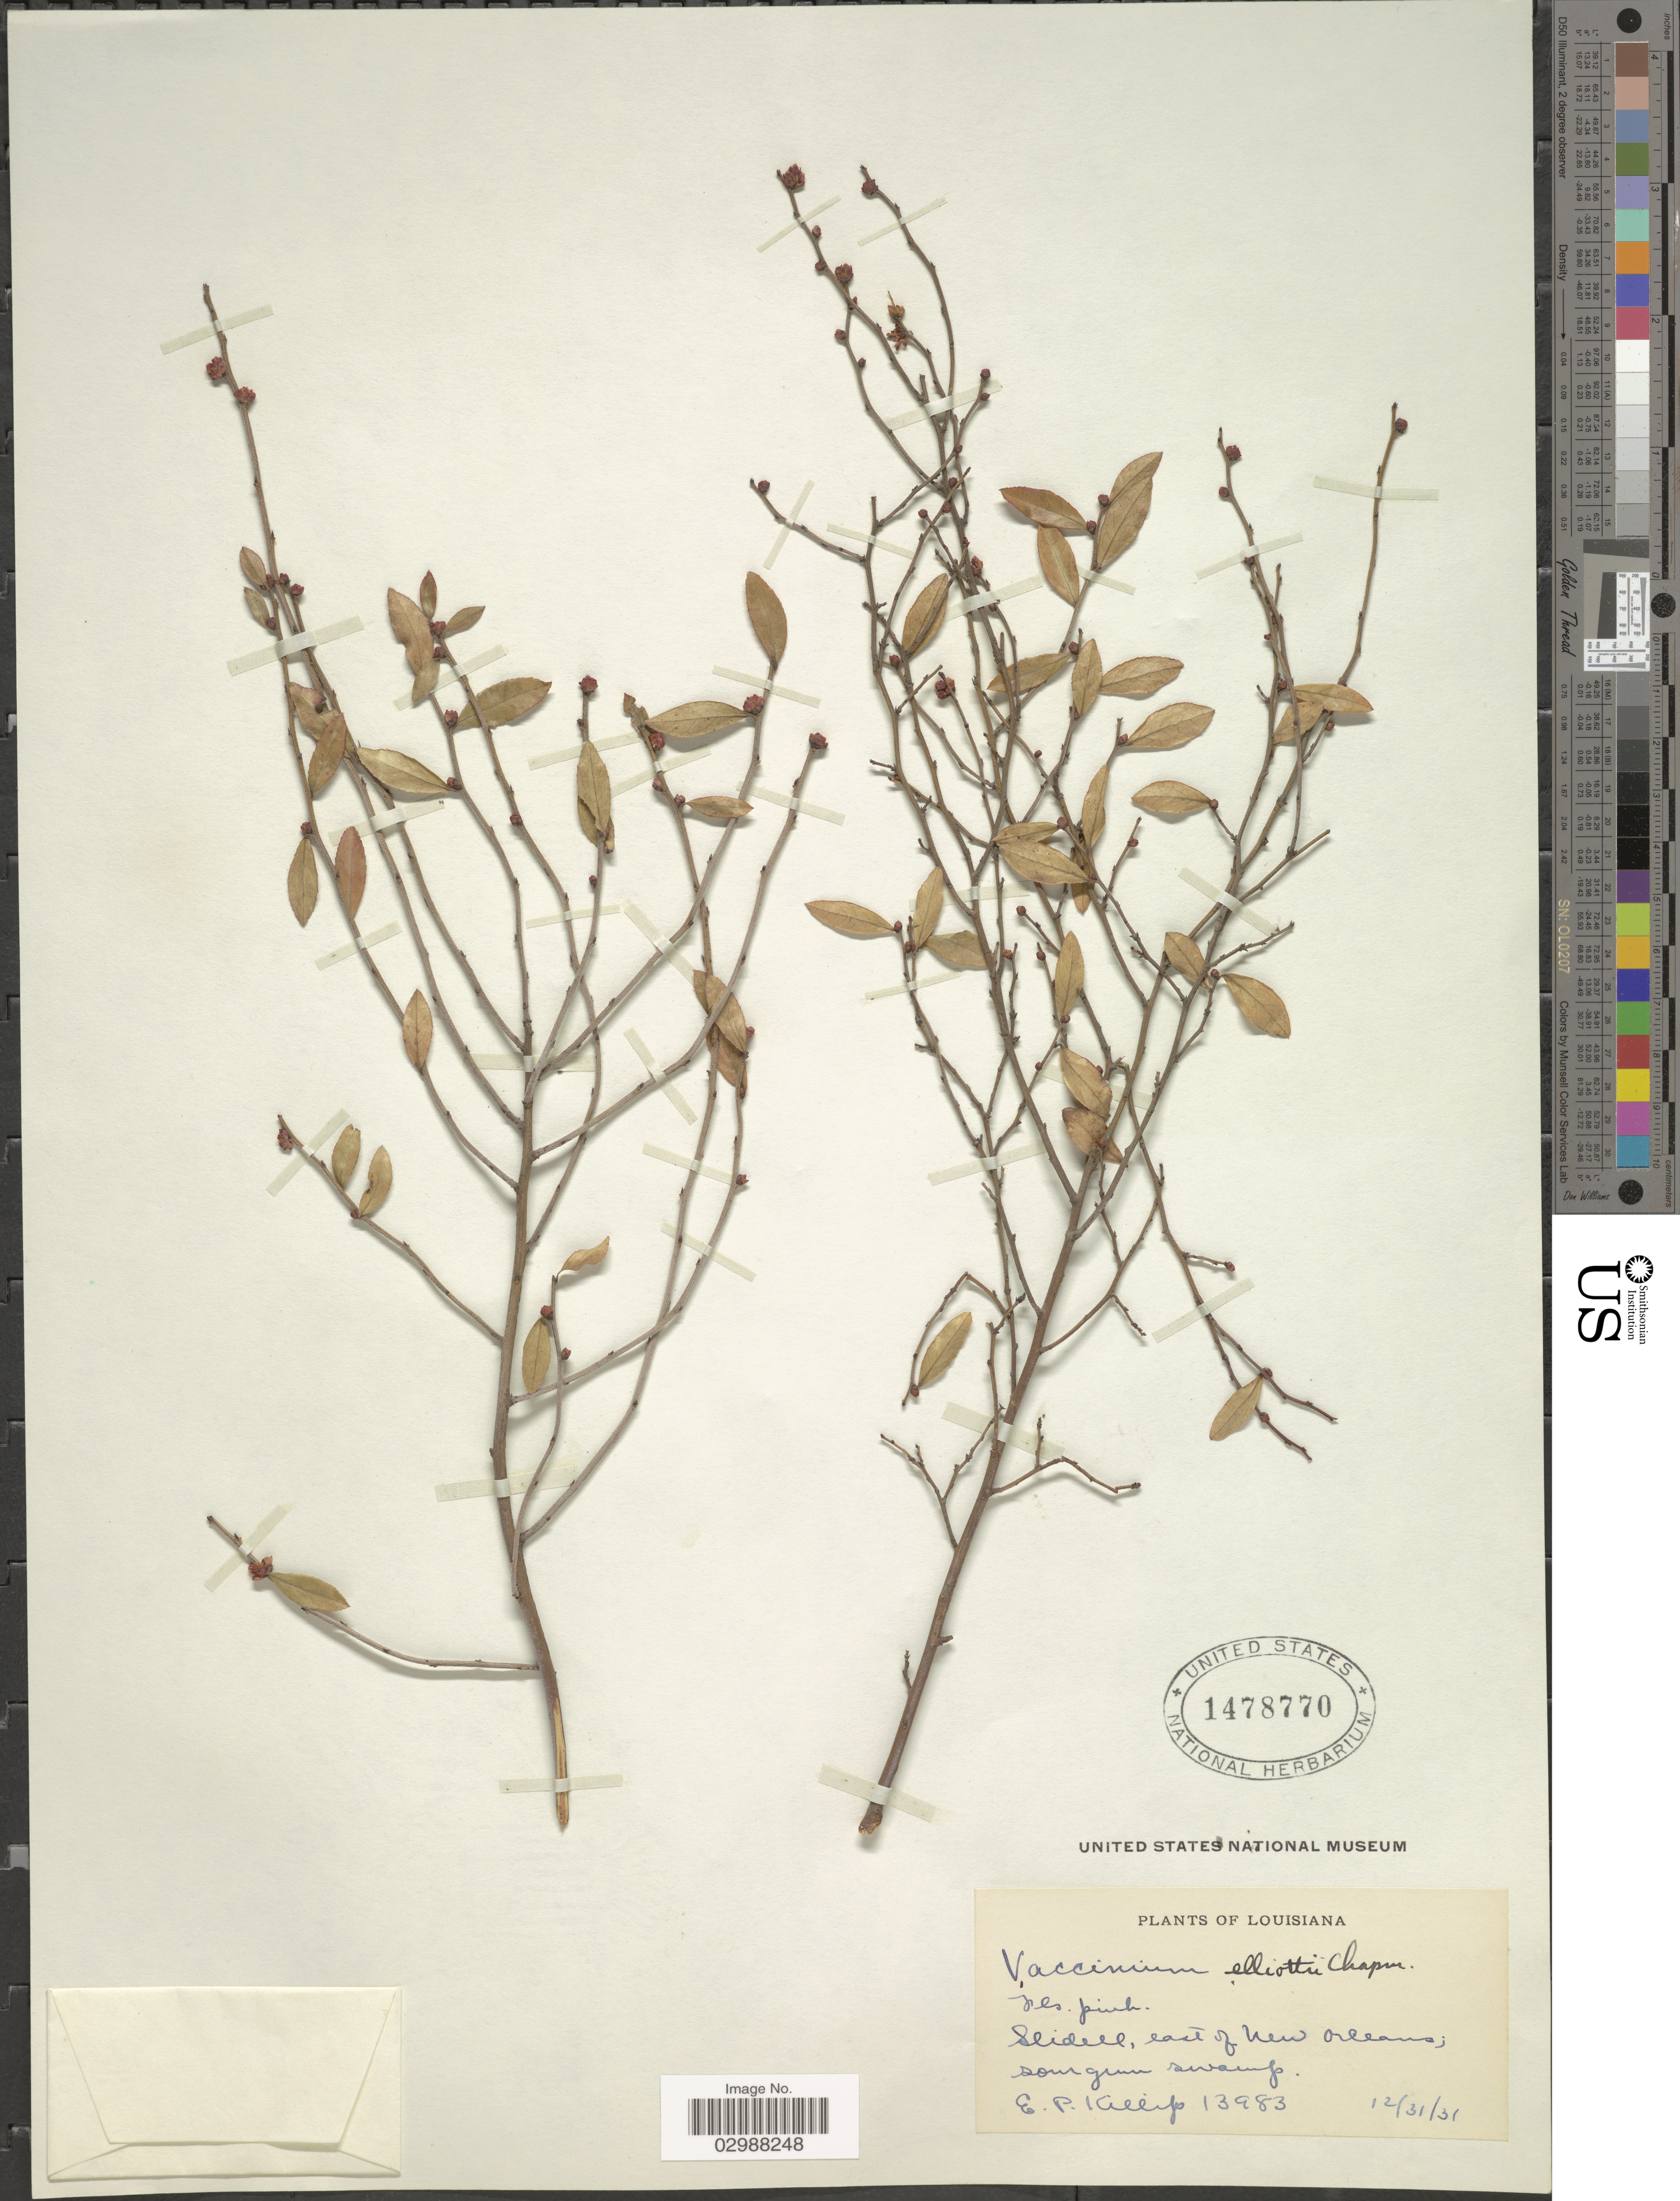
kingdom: Plantae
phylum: Tracheophyta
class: Magnoliopsida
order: Ericales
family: Ericaceae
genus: Vaccinium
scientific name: Vaccinium formosum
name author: Andrews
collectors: E. P. Killip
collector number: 13983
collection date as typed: Transcribed d/m/y: 31/12/31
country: United States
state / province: Louisiana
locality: Slidell, east of New Oreans.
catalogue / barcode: US 1478770